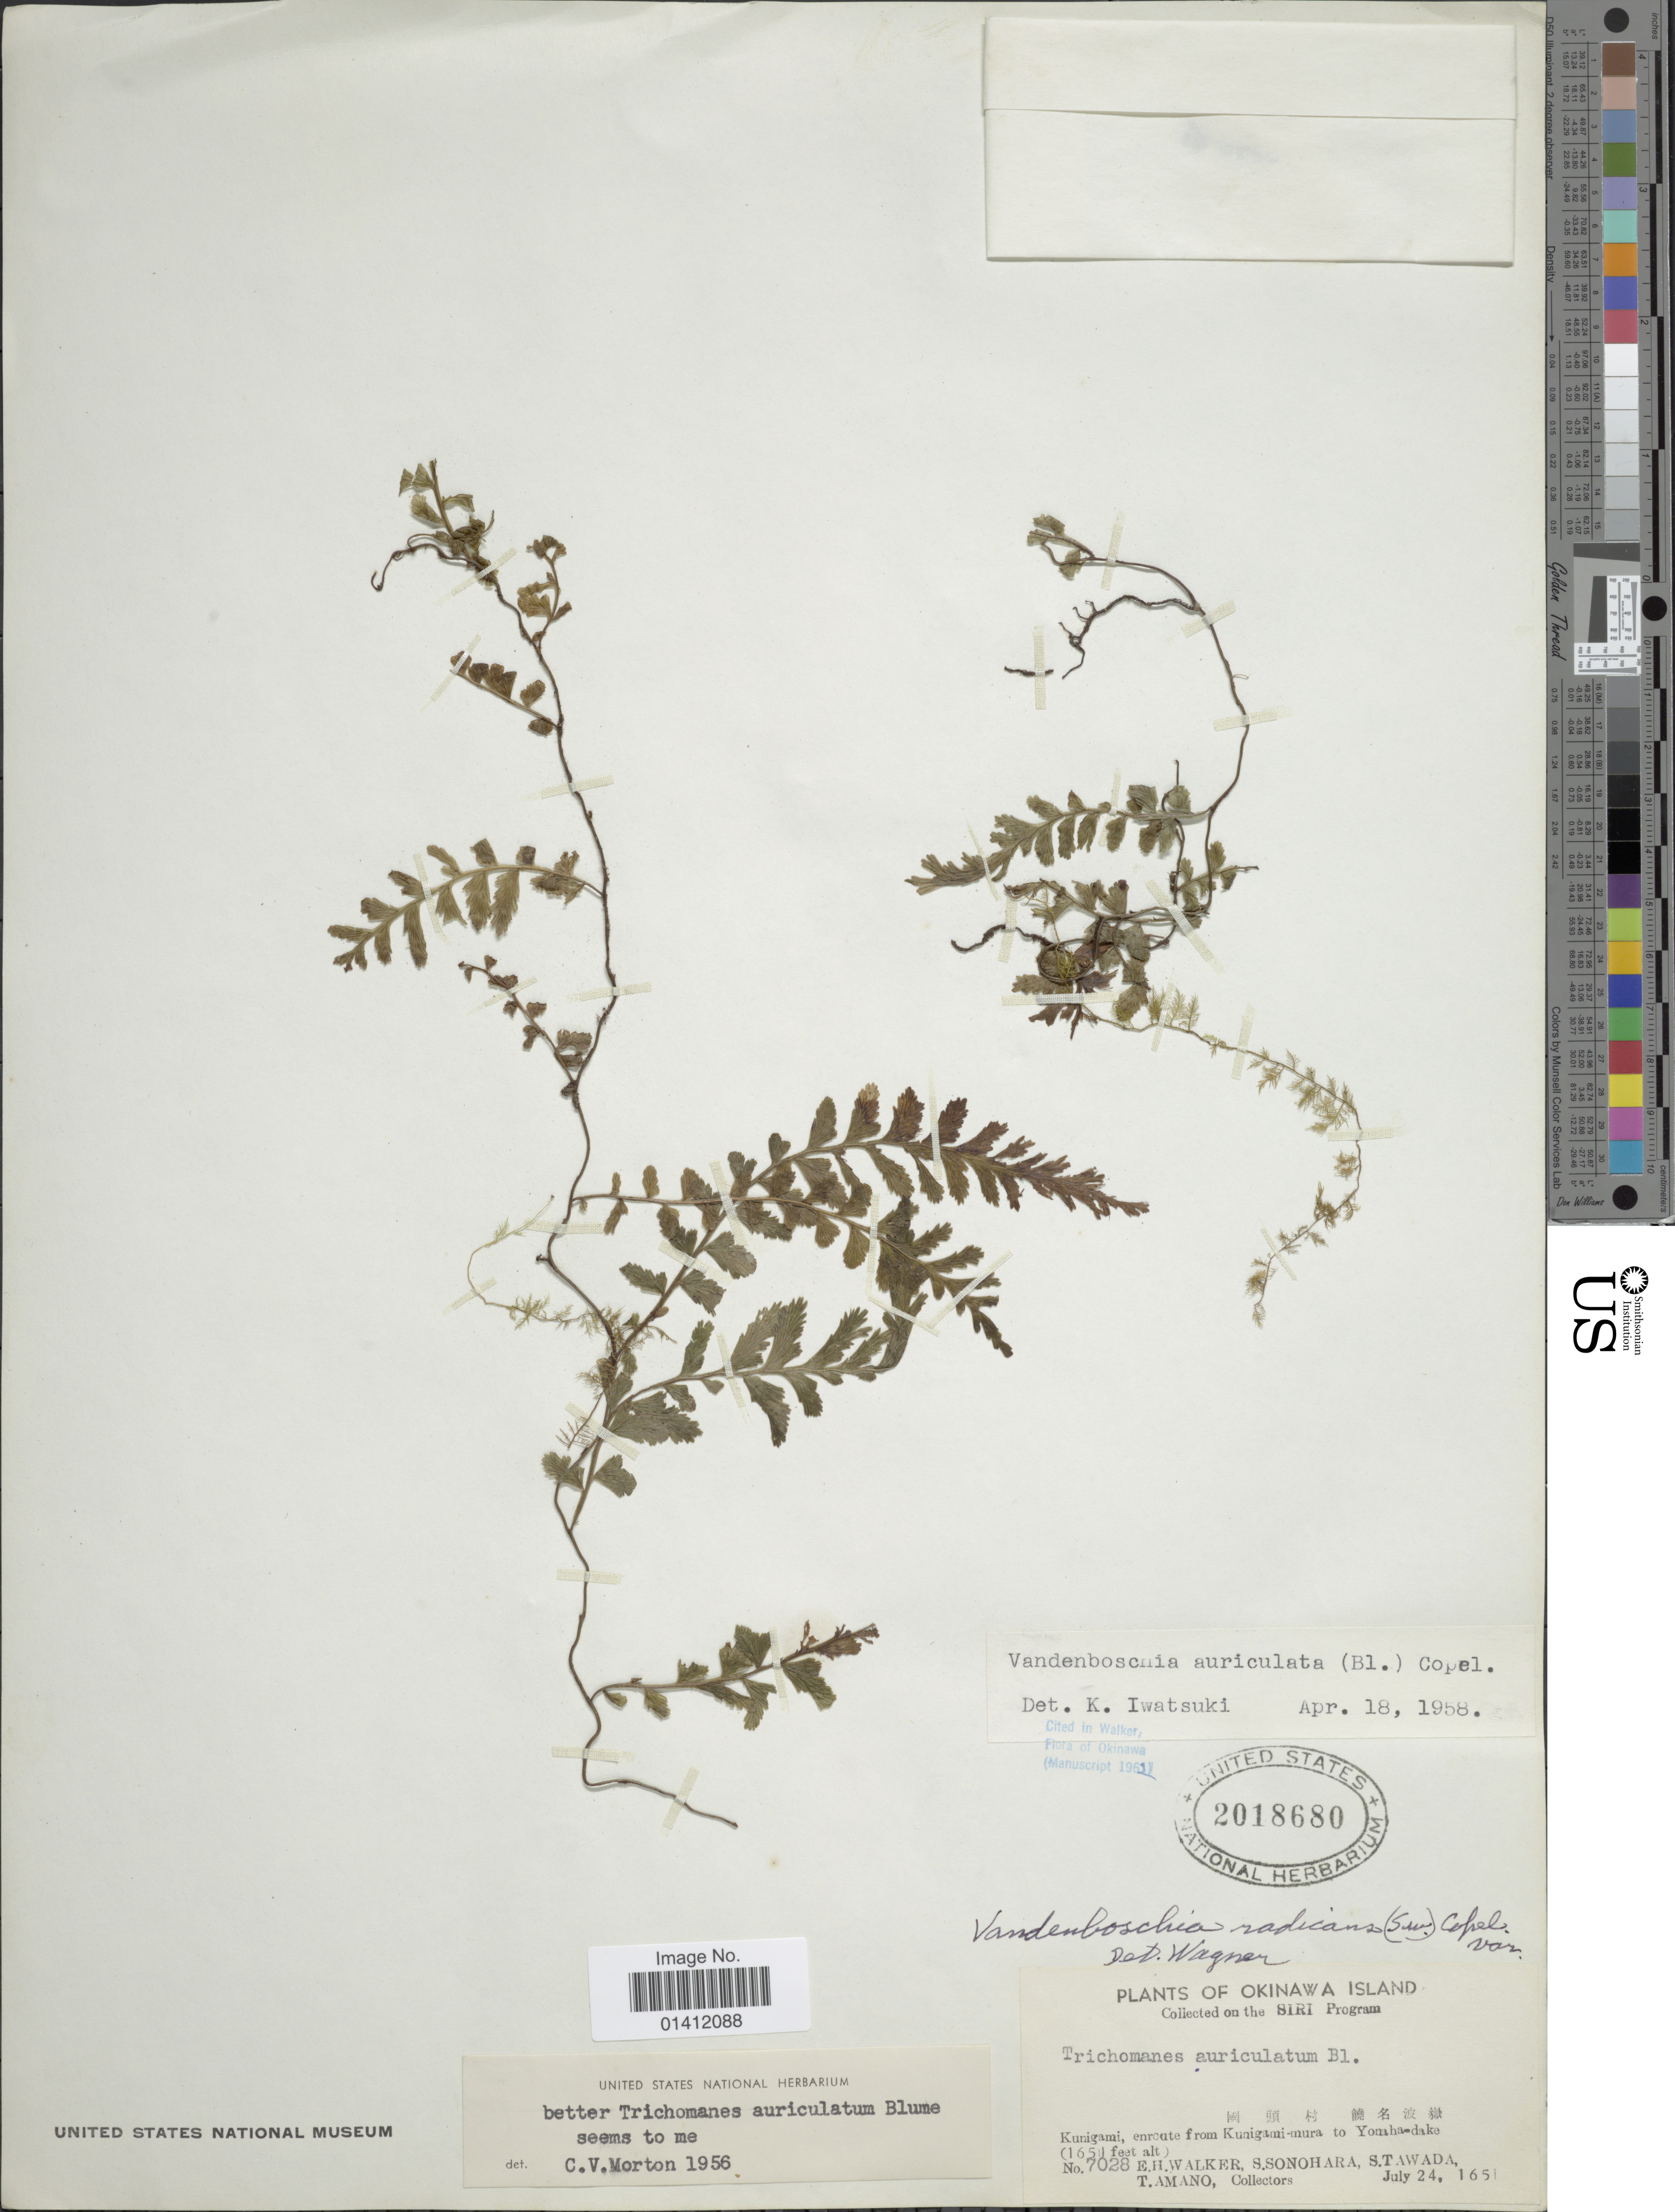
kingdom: Plantae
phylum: Tracheophyta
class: Polypodiopsida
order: Hymenophyllales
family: Hymenophyllaceae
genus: Vandenboschia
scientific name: Vandenboschia auriculata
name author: (Blume) Copel.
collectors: E. H. Walker, S. Sonohara & S. Tawada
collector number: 7028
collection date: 1951-07-24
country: Japan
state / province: Okinawa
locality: Okinawa Island. Kunigami, enroute from Kunigami-mura to Yonaha-dake.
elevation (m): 503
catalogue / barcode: US 2018680